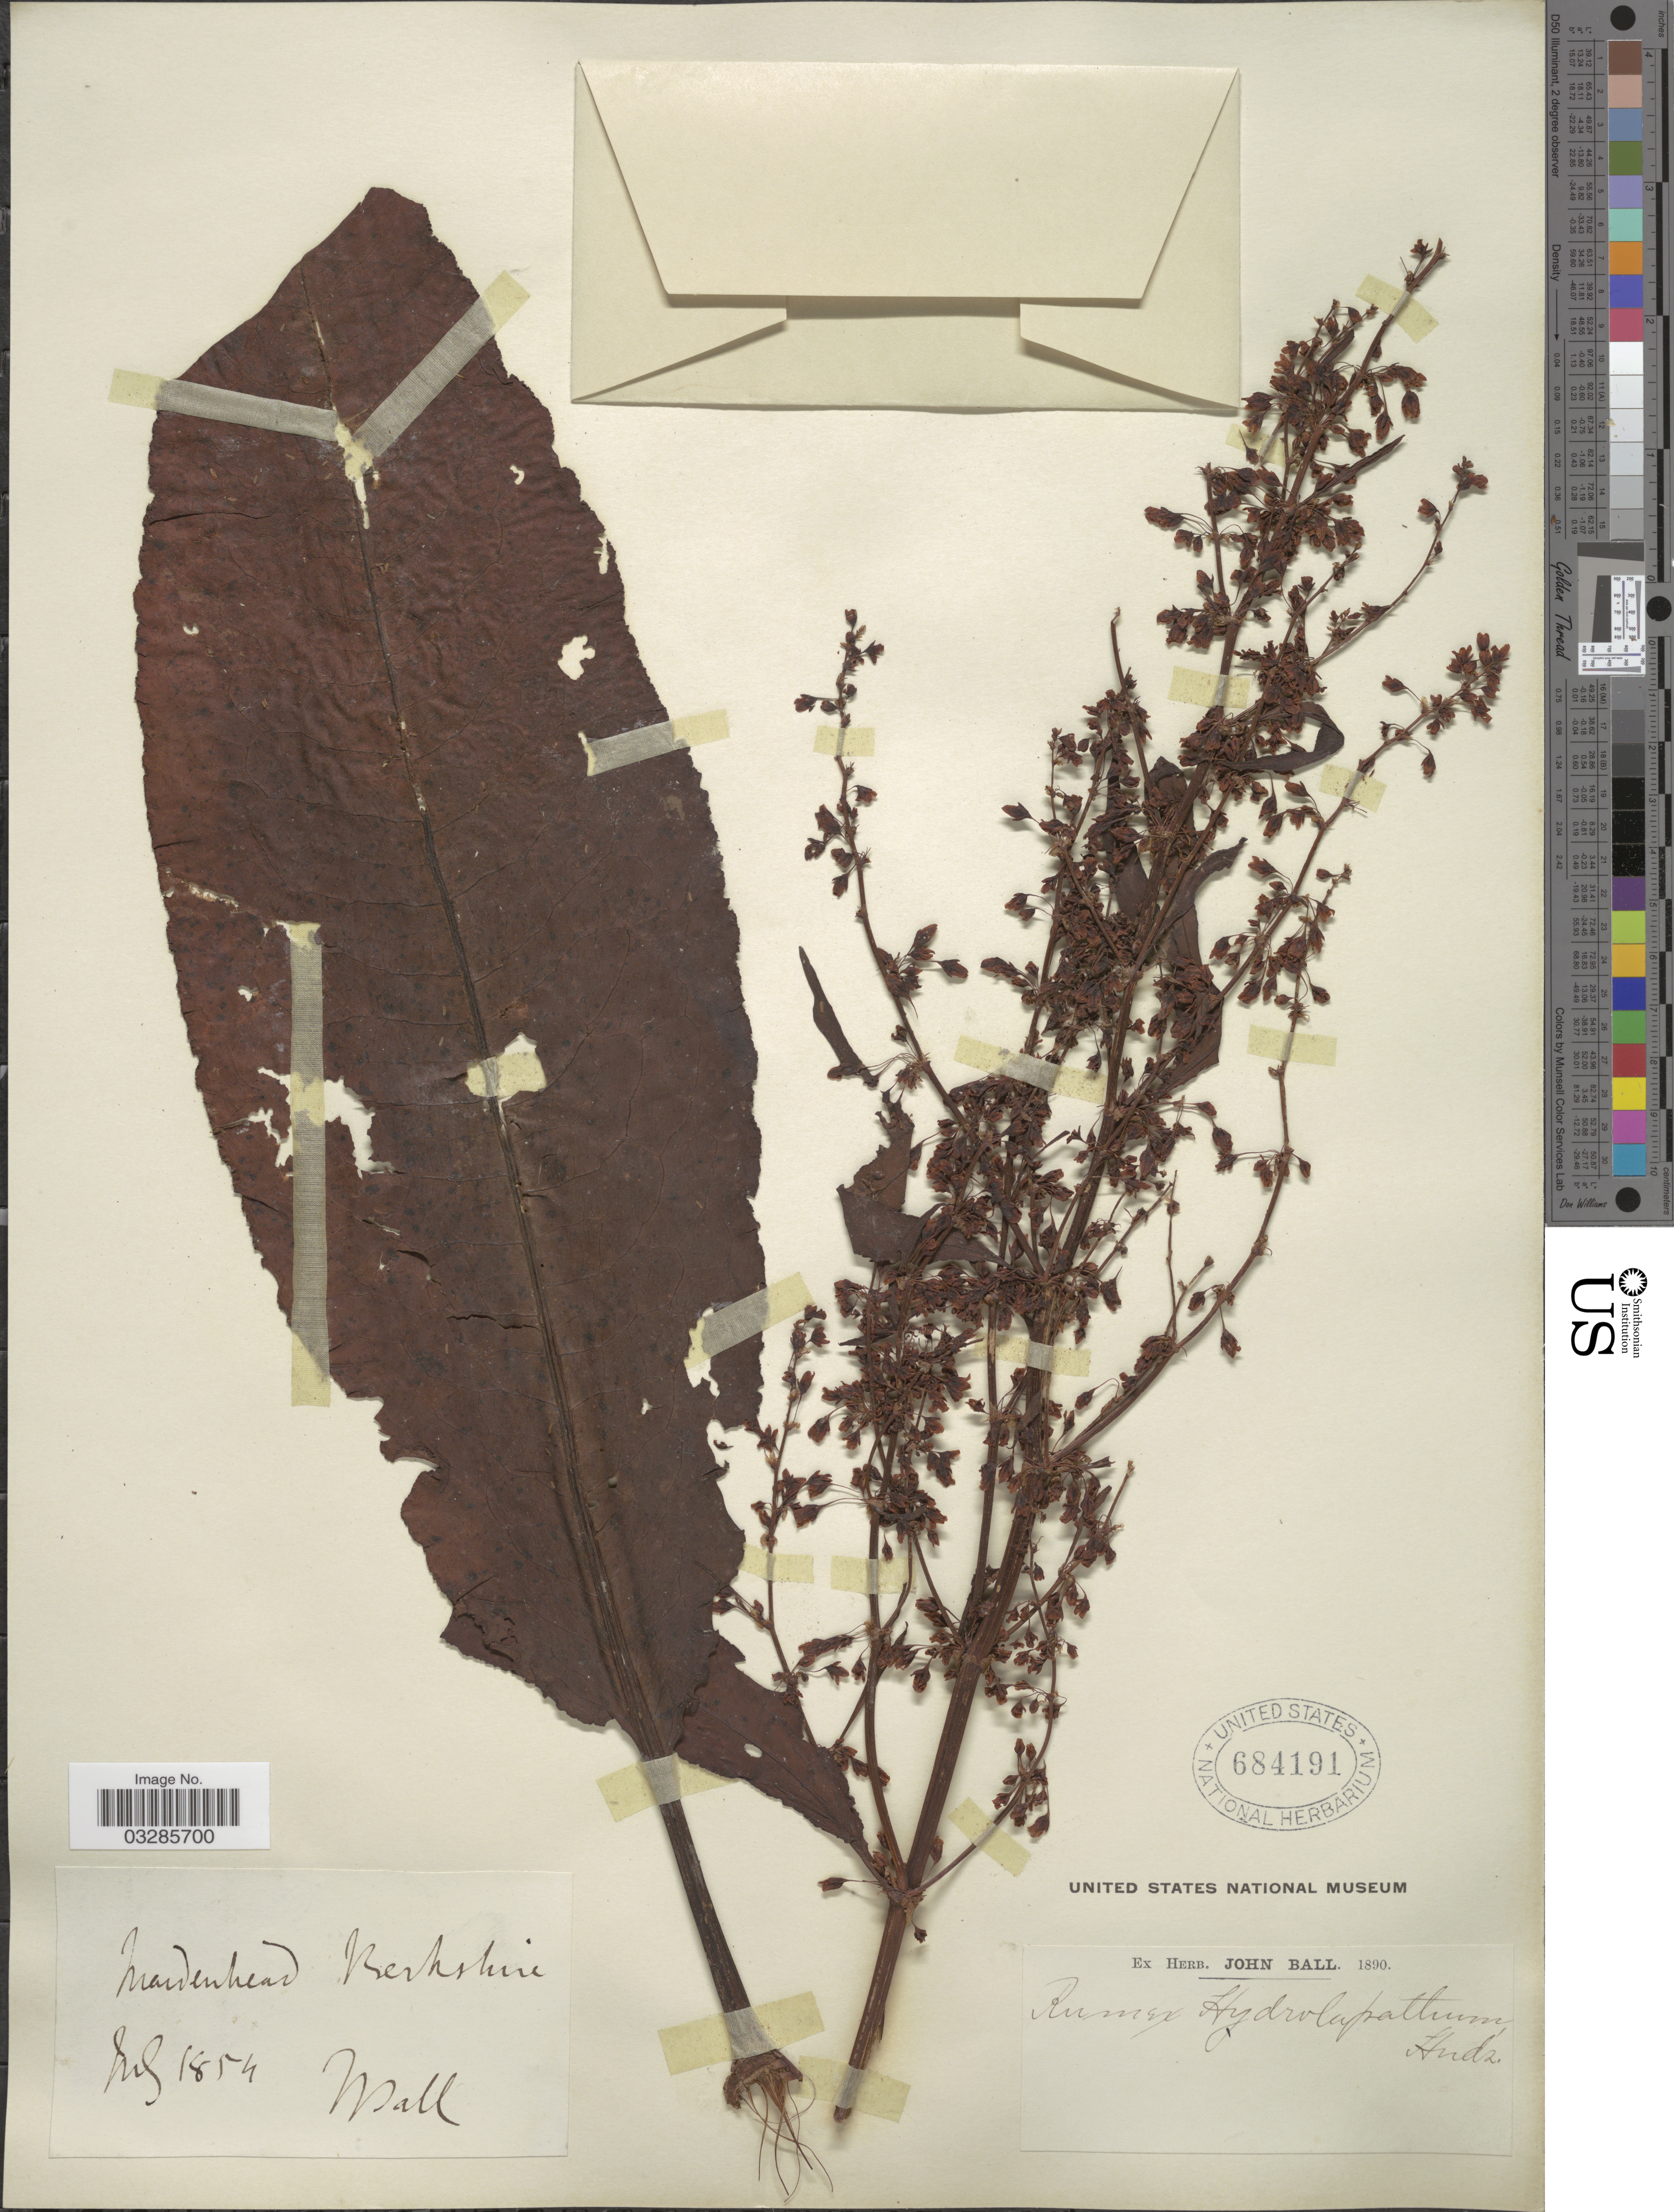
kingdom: Plantae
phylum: Tracheophyta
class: Magnoliopsida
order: Caryophyllales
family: Polygonaceae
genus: Rumex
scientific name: Rumex hydrolapathum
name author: Huds.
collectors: J. Ball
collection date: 1854-07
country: United Kingdom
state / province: England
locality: Maidenhead, Berkshire.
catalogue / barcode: US 684191